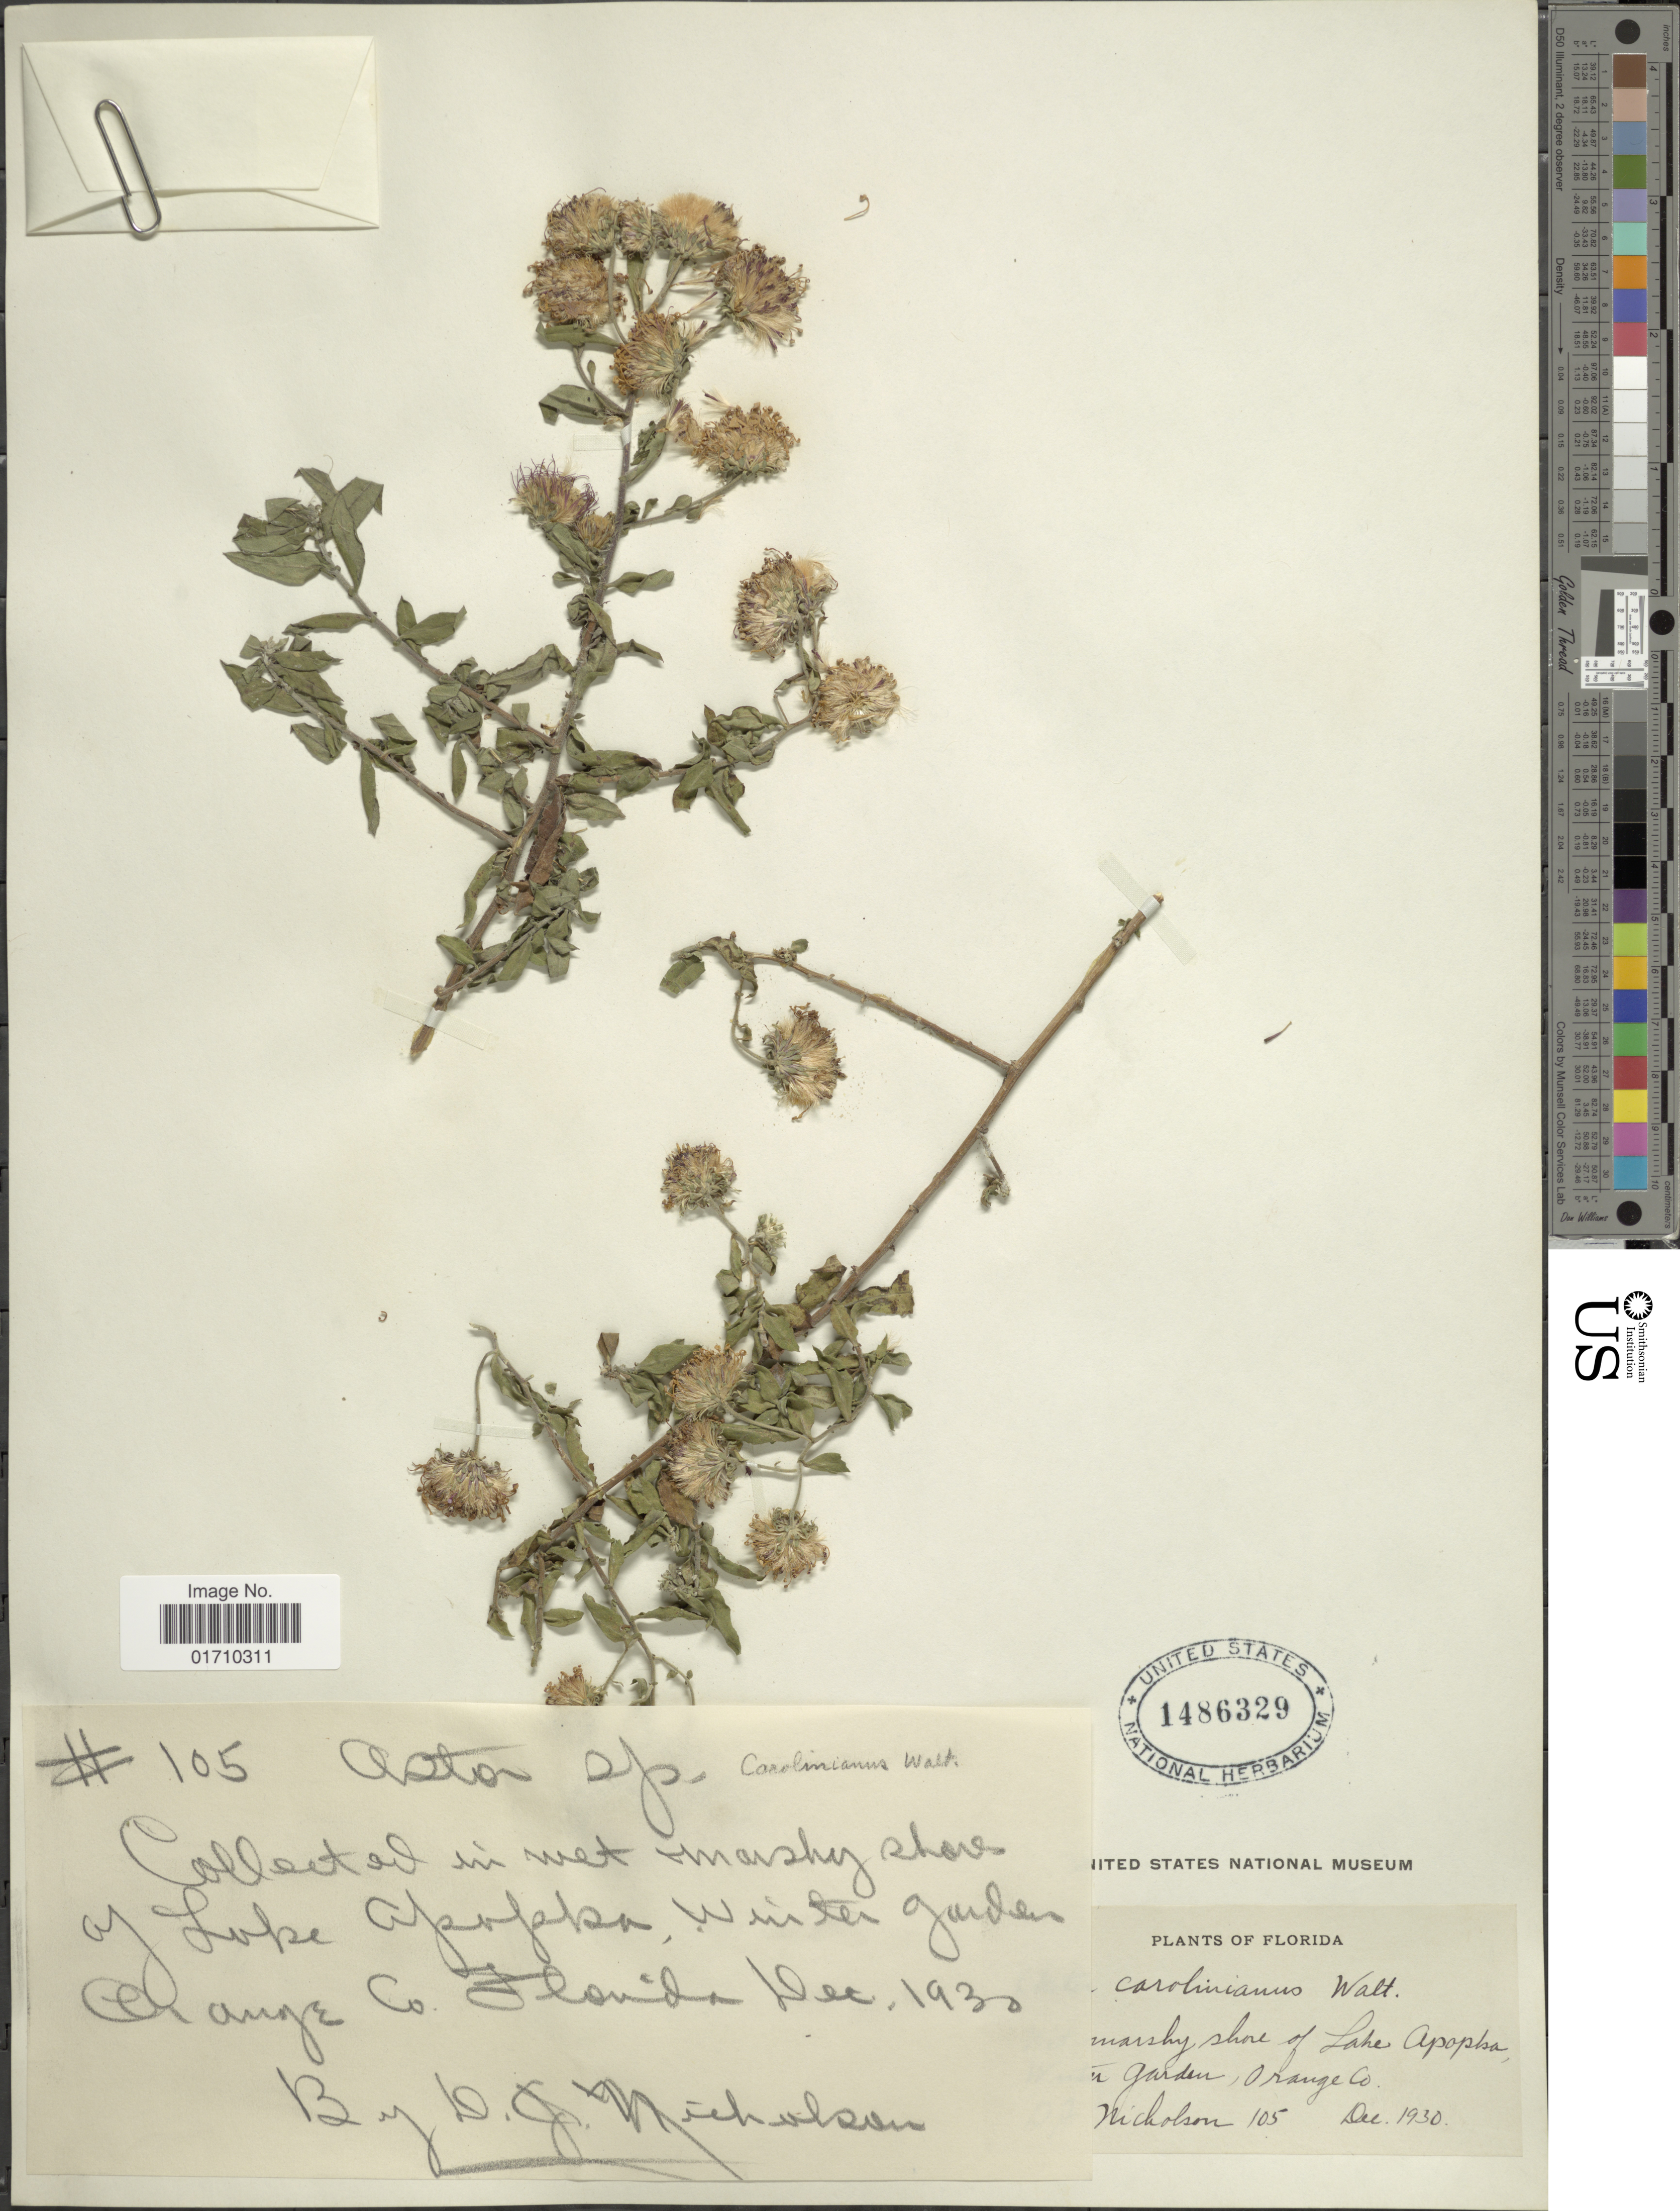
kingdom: Plantae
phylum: Tracheophyta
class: Magnoliopsida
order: Asterales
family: Asteraceae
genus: Ampelaster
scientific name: Ampelaster carolinianus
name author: (Walter) G.L. Nesom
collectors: D. Nicholson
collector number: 105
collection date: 1930-12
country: United States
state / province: Florida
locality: In wet marshy shore of Lake Apopka, Winter garden Orange Co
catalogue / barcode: US 1486329